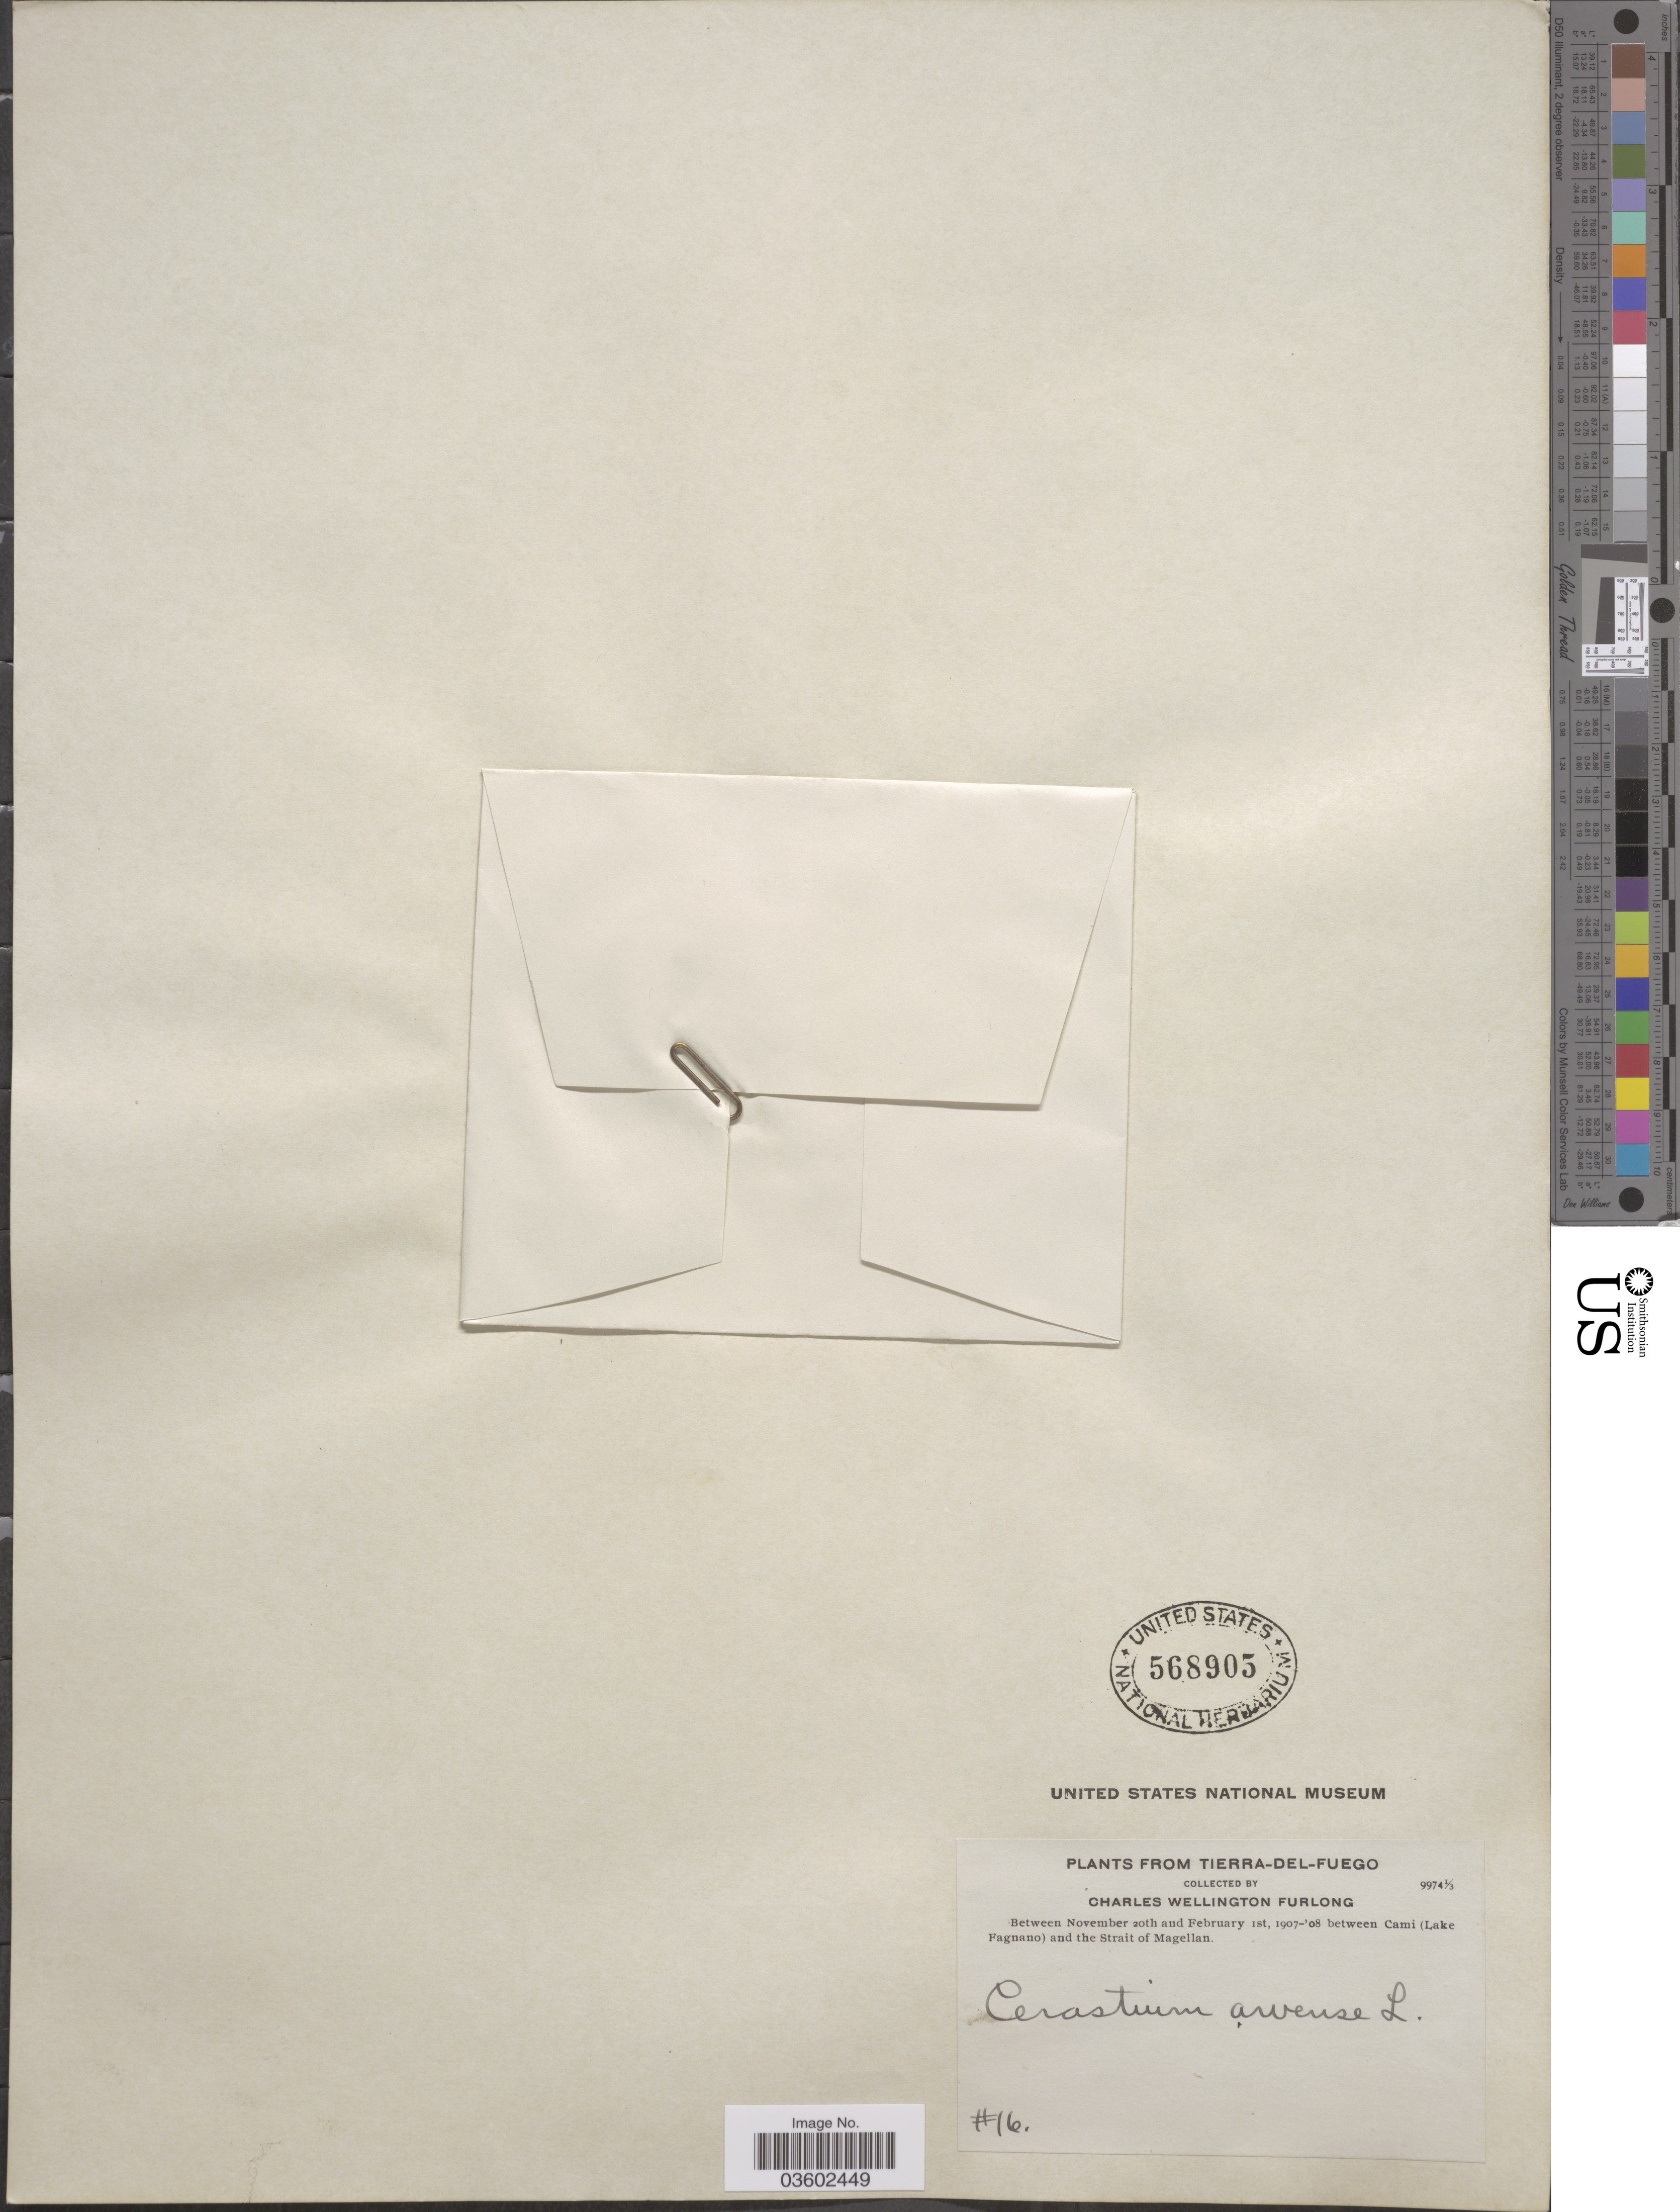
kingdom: Plantae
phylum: Tracheophyta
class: Magnoliopsida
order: Caryophyllales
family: Caryophyllaceae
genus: Cerastium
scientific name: Cerastium arvense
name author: L.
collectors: C. Furlong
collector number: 16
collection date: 1907-11-20/1908-02-01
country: Argentina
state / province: Tierra del Fuego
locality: Between Cami (Lake Fagnano) and the Strait of Magellan.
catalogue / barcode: US 568905